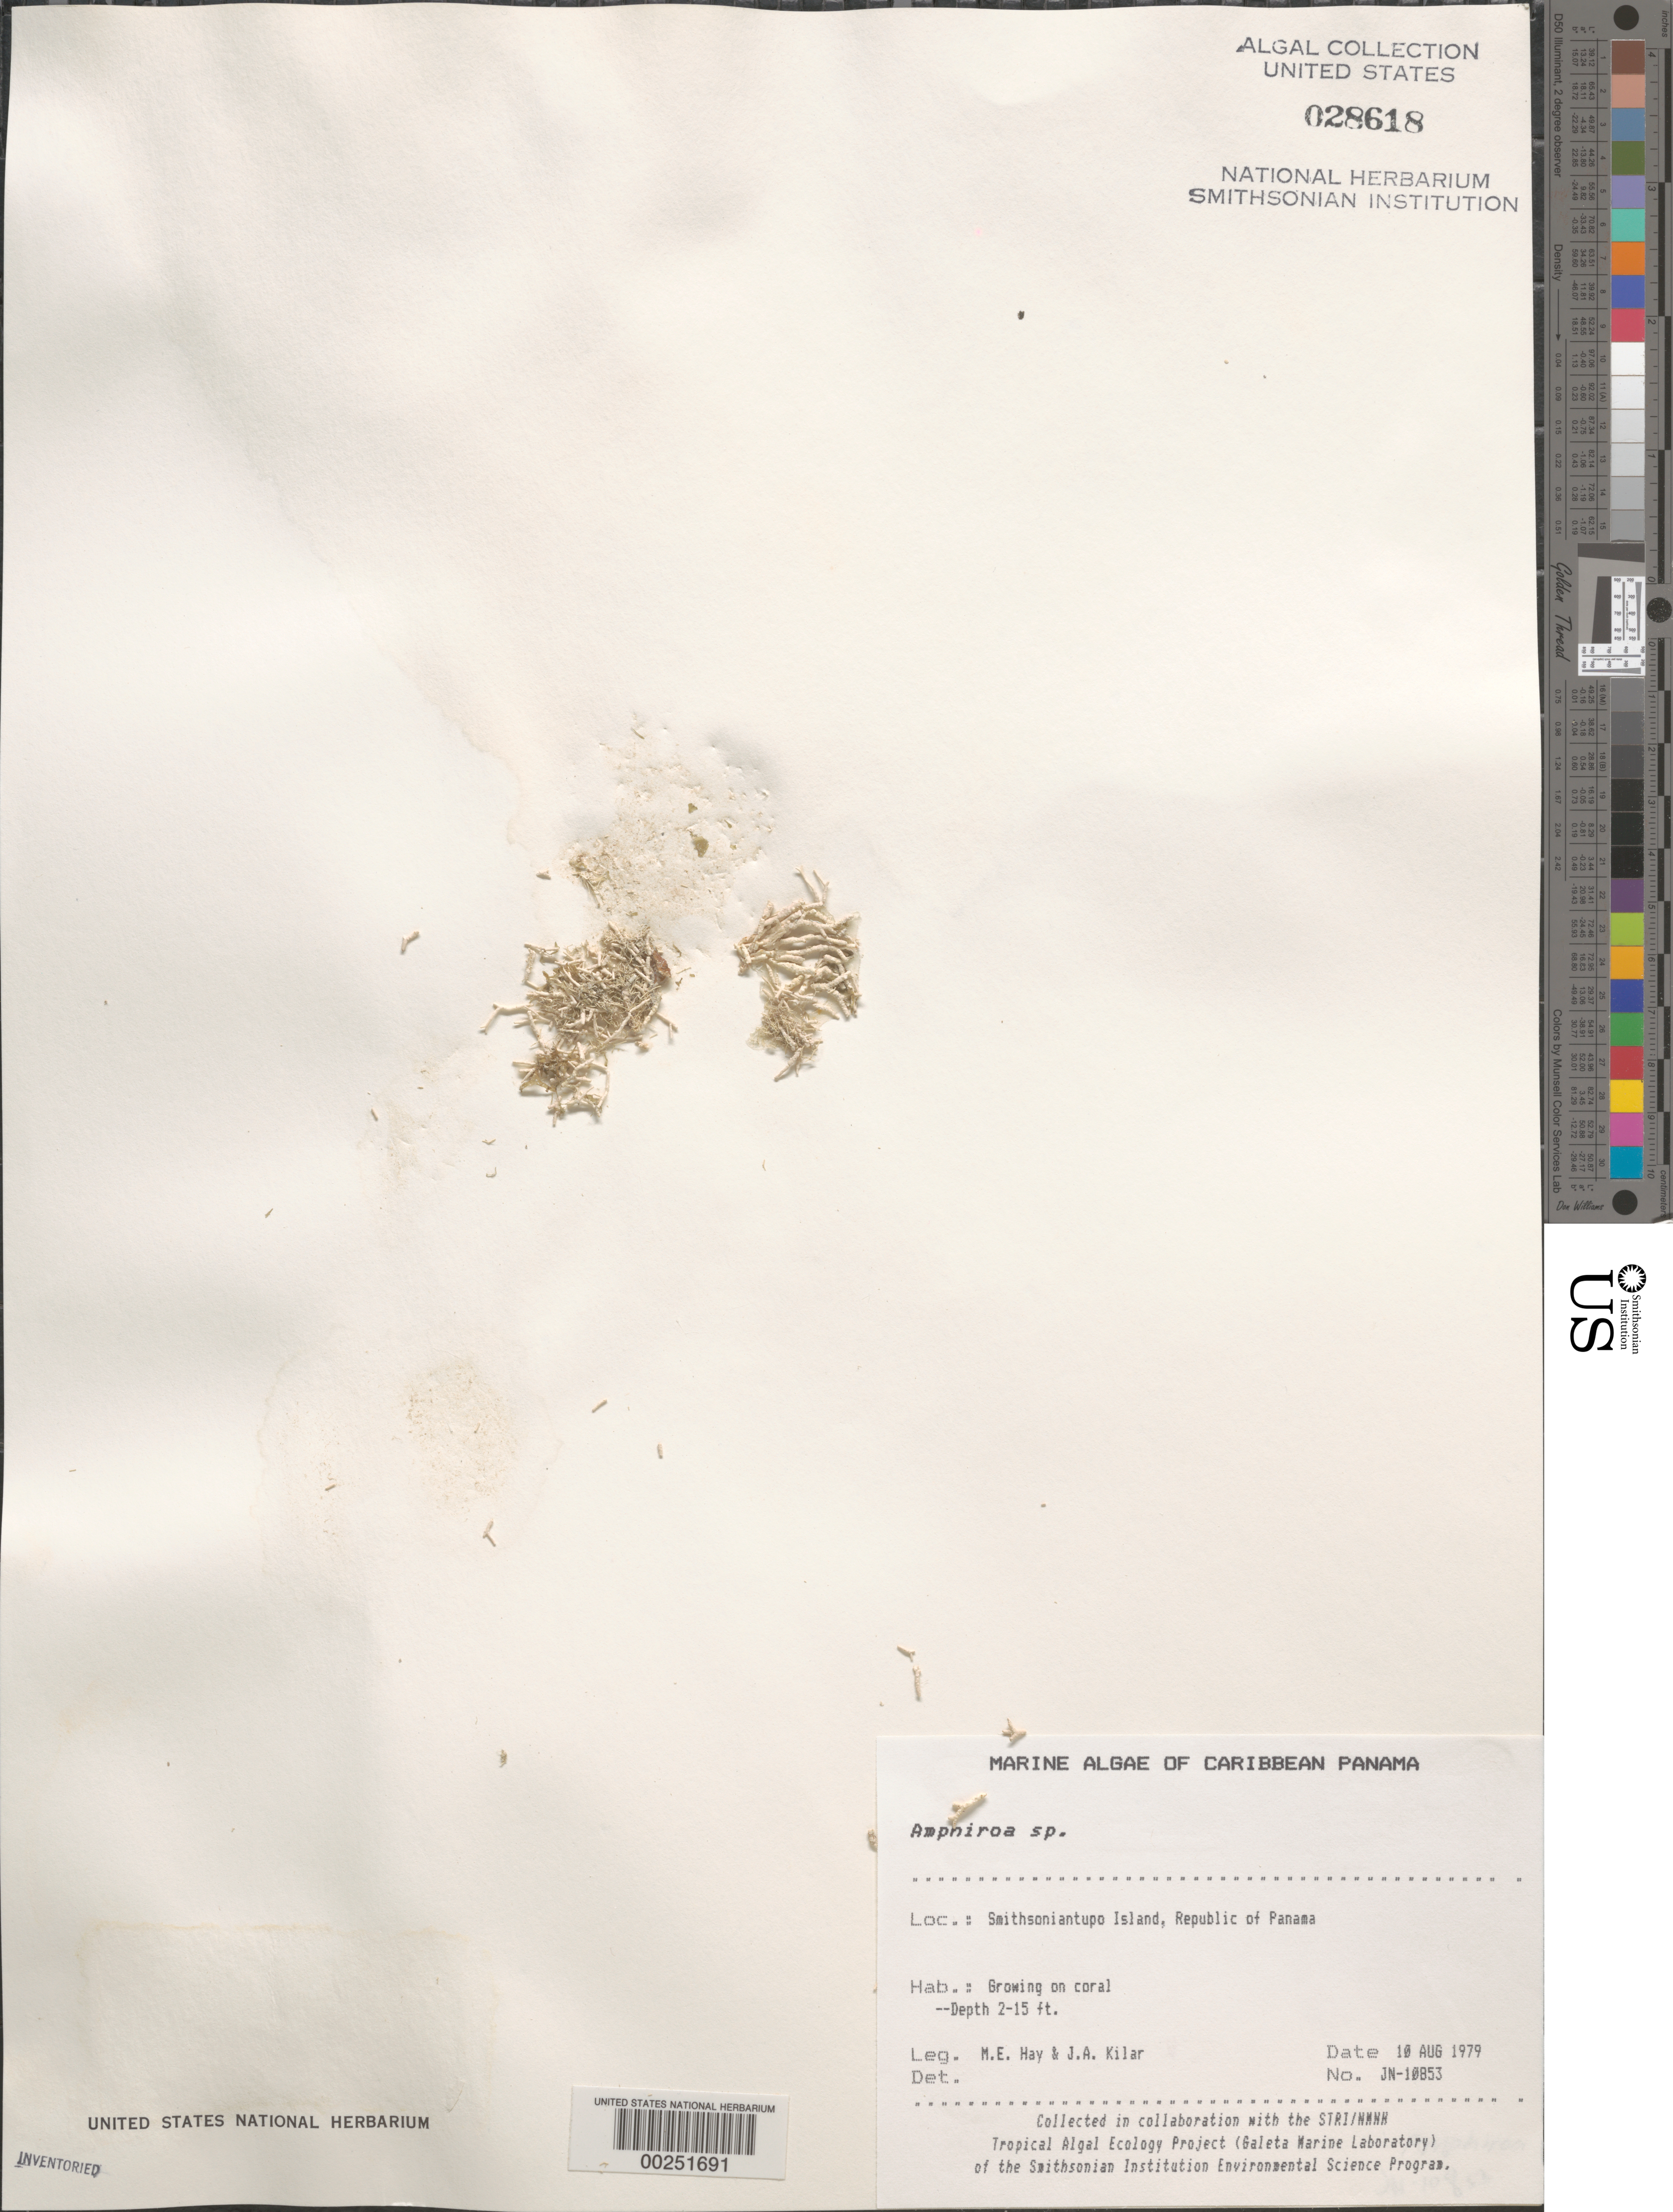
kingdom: Plantae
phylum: Rhodophyta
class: Florideophyceae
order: Corallinales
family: Lithophyllaceae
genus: Amphiroa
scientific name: Amphiroa sp.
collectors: M. E. Hay & J. A. Kilar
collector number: JN-10853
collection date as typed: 10 Aug 1979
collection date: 1979-08-10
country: Panama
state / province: Kuna Yala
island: Smithsoniantupo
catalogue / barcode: US 28618